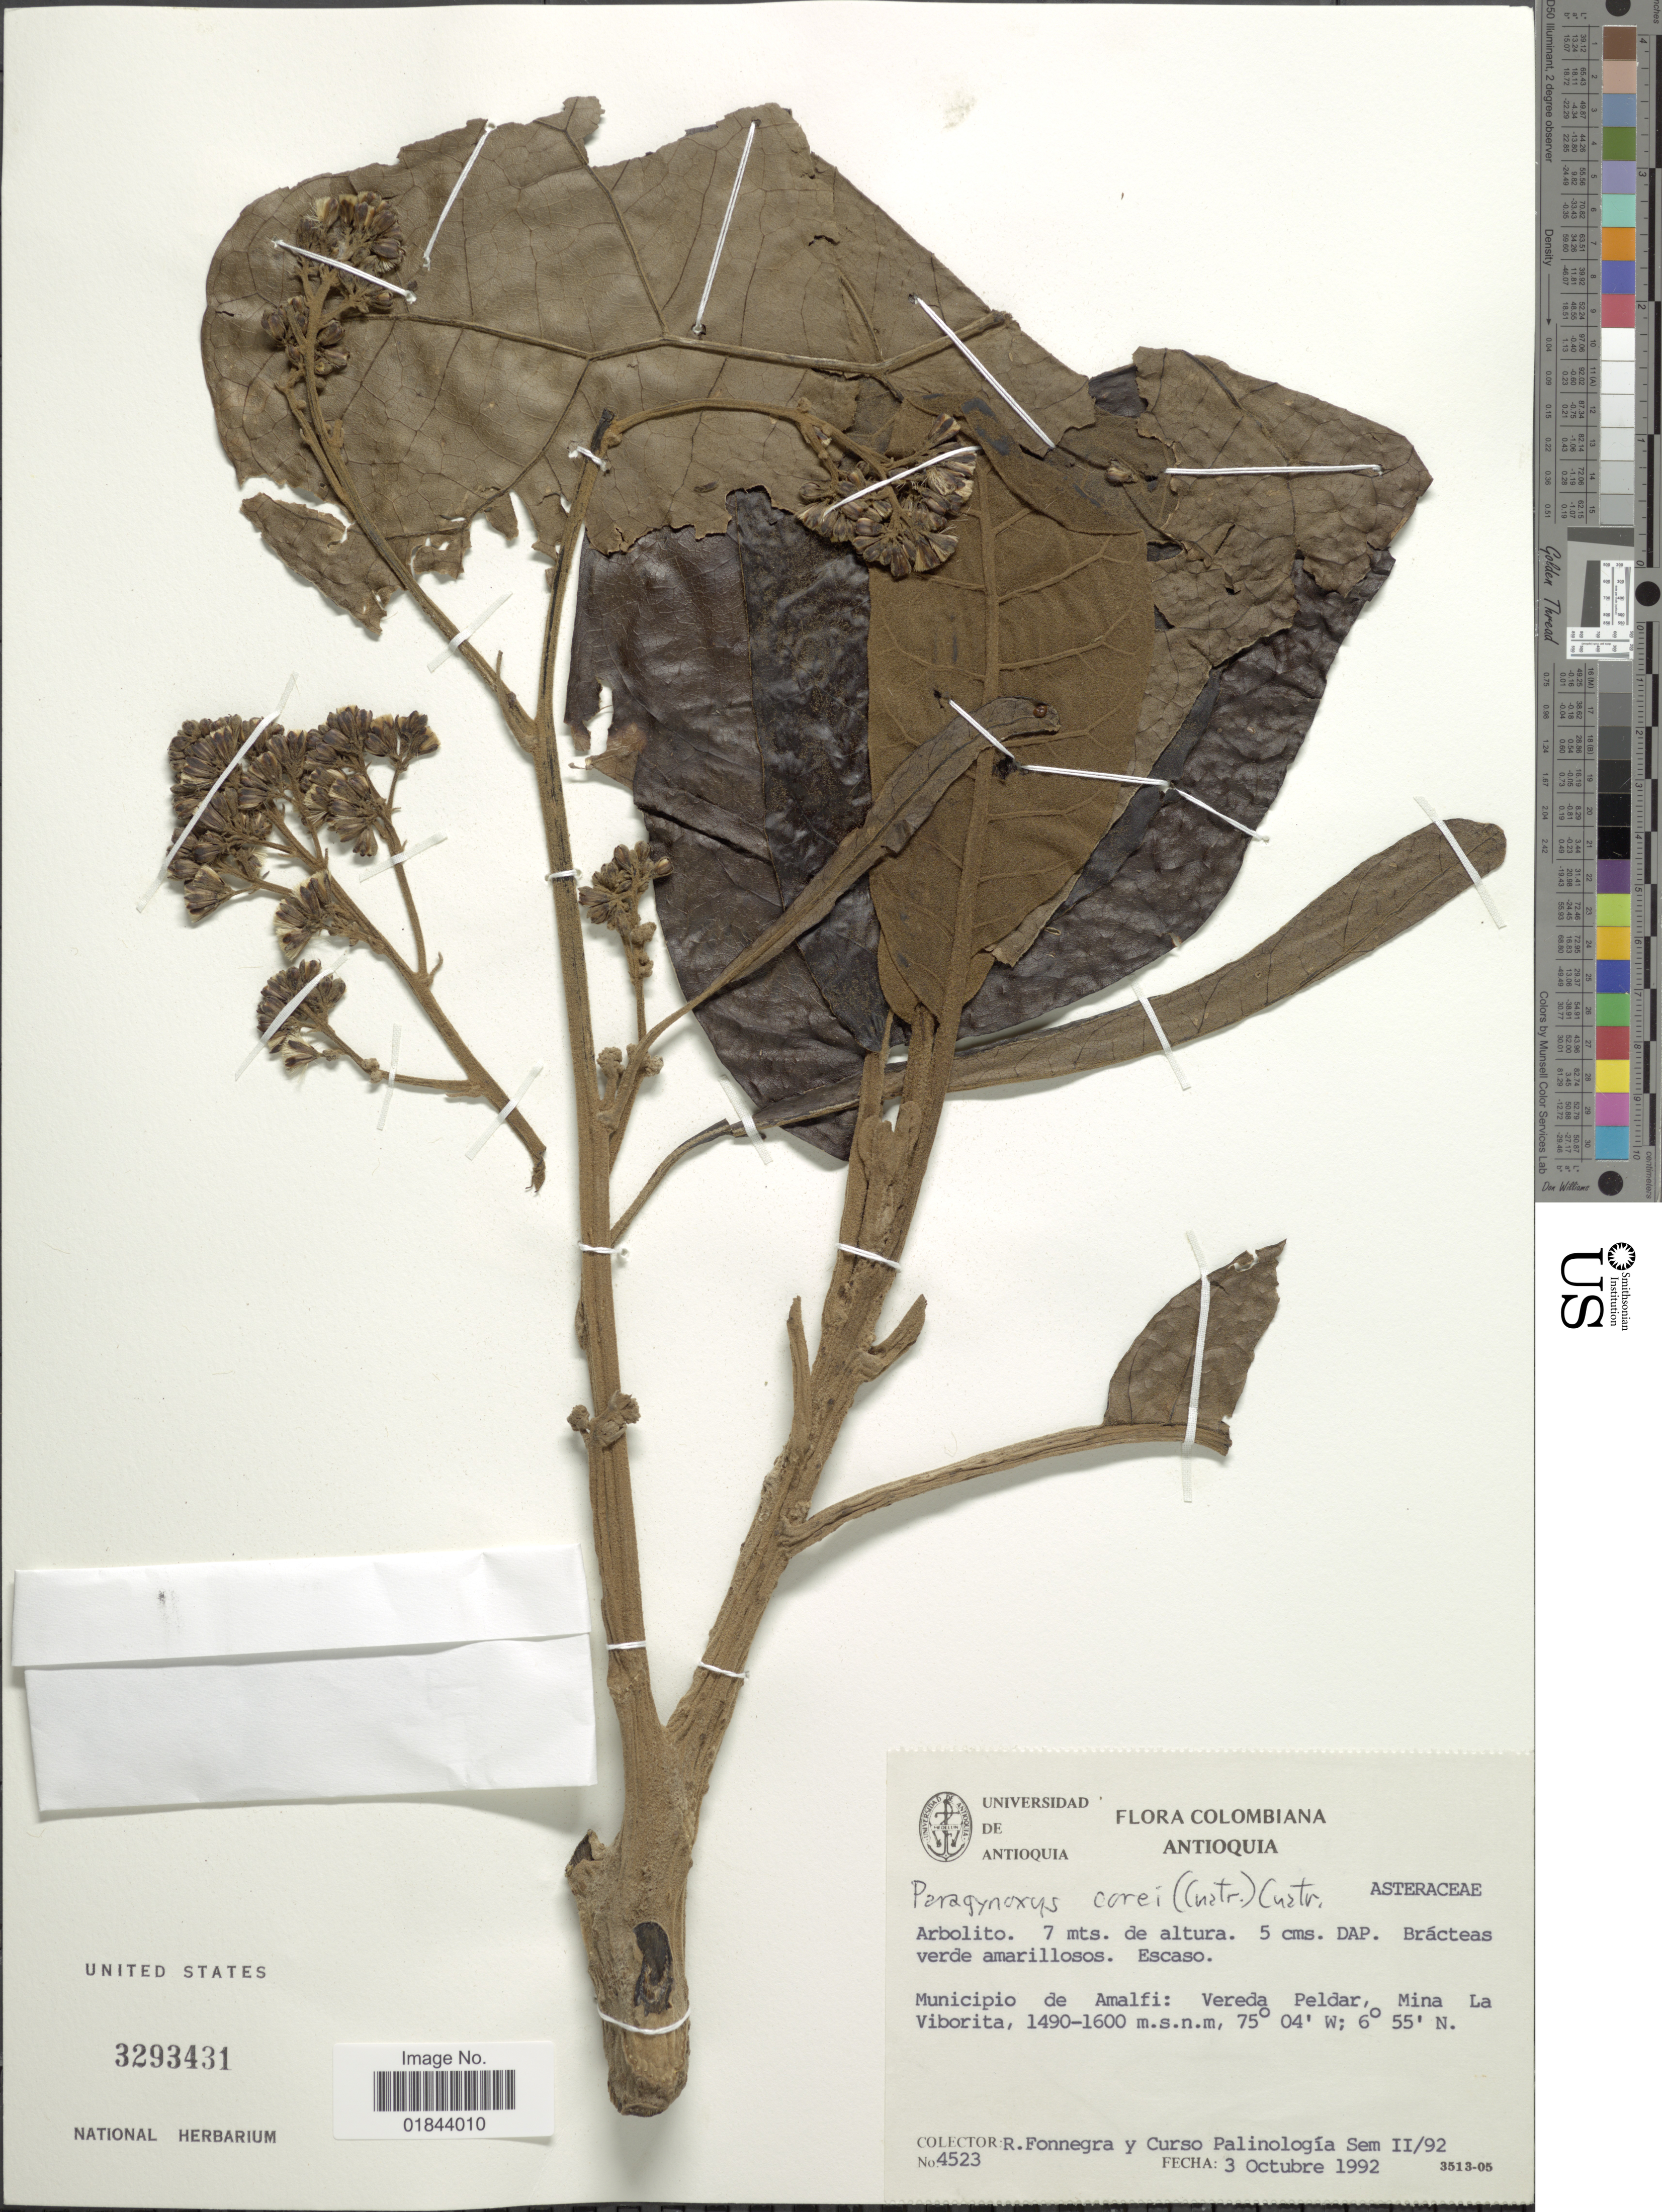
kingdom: Plantae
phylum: Tracheophyta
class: Magnoliopsida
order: Asterales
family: Asteraceae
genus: Pseudogynoxys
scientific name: Pseudogynoxys corei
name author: (Cuatrec.) Cuatrec.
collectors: R. Fonnegra G.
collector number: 4523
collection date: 1992-10-03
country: Colombia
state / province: Antioquia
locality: Municipio de Amalfi: Vereda Peldar, Mina La Viborita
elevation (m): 1490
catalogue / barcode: US 3293431